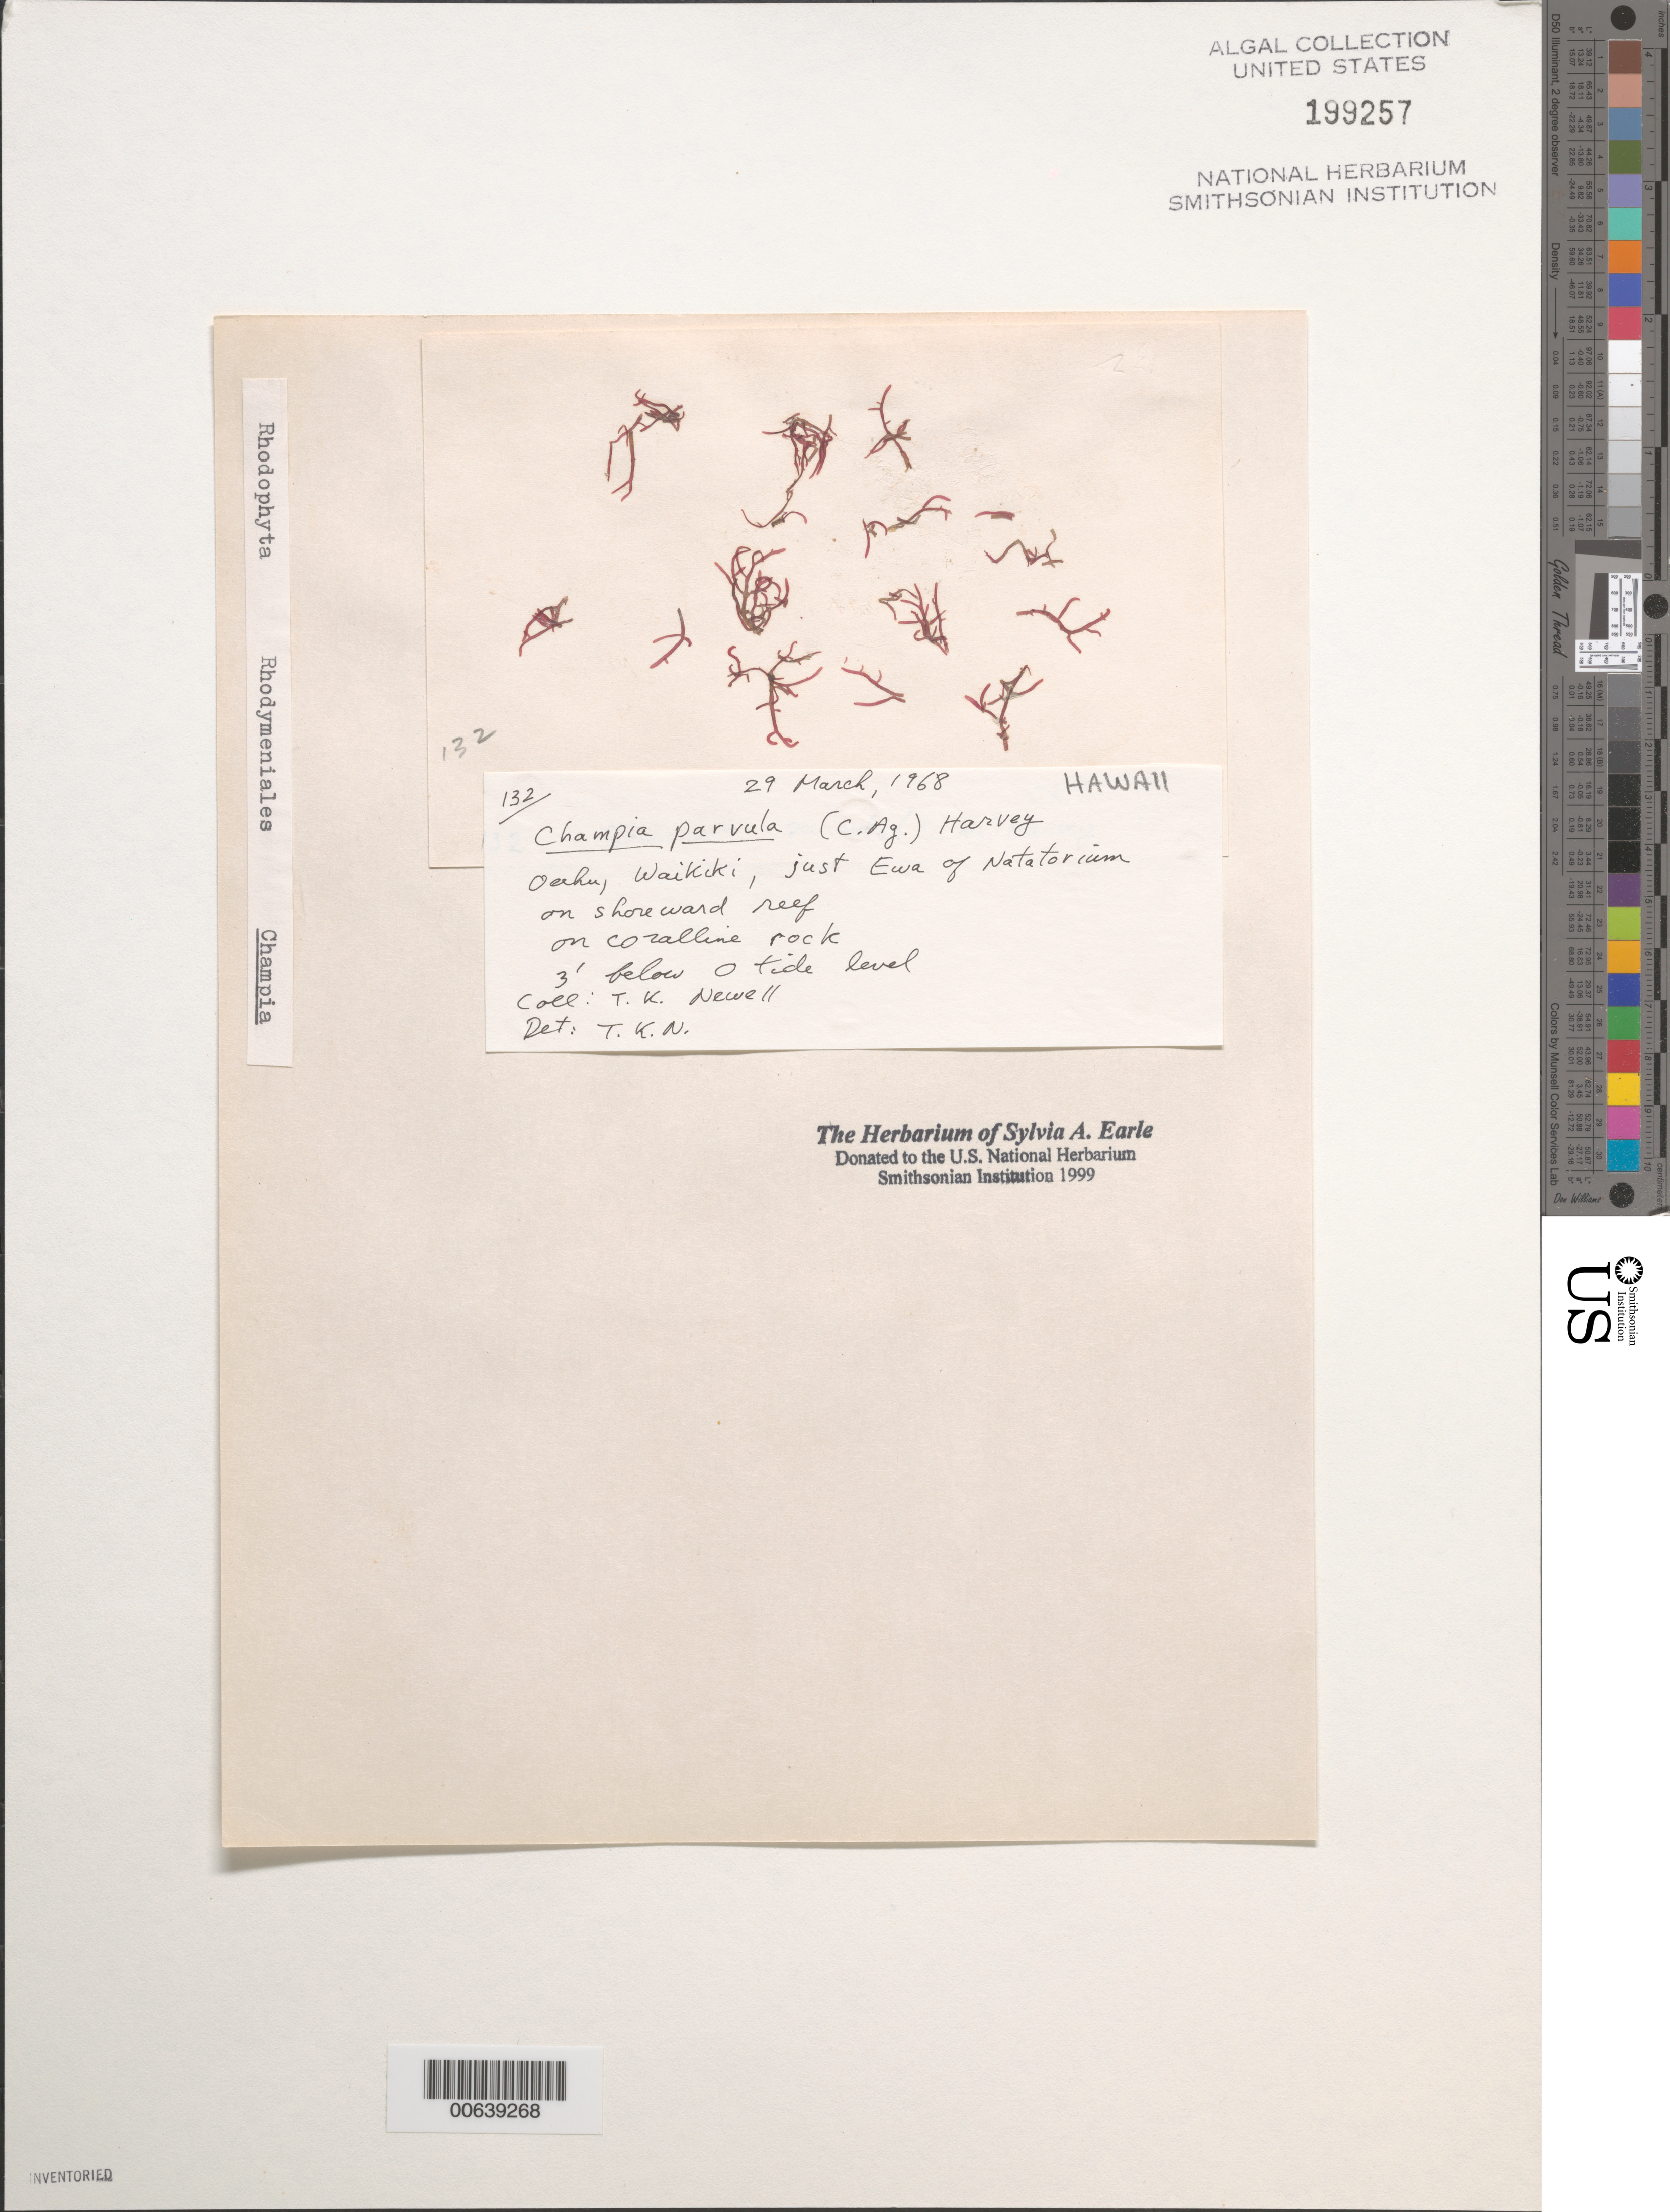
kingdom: Plantae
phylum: Rhodophyta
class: Florideophyceae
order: Rhodymeniales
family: Champiaceae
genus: Champia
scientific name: Champia parvula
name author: (C. Agardh) Harv.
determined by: Newell, Thomas K.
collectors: T. K. Newell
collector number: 132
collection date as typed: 29 Mar 1968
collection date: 1968-03-29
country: United States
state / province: Hawaii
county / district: Honolulu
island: Oahu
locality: Waikiki near or Ewa of Natatorium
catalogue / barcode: US 199257